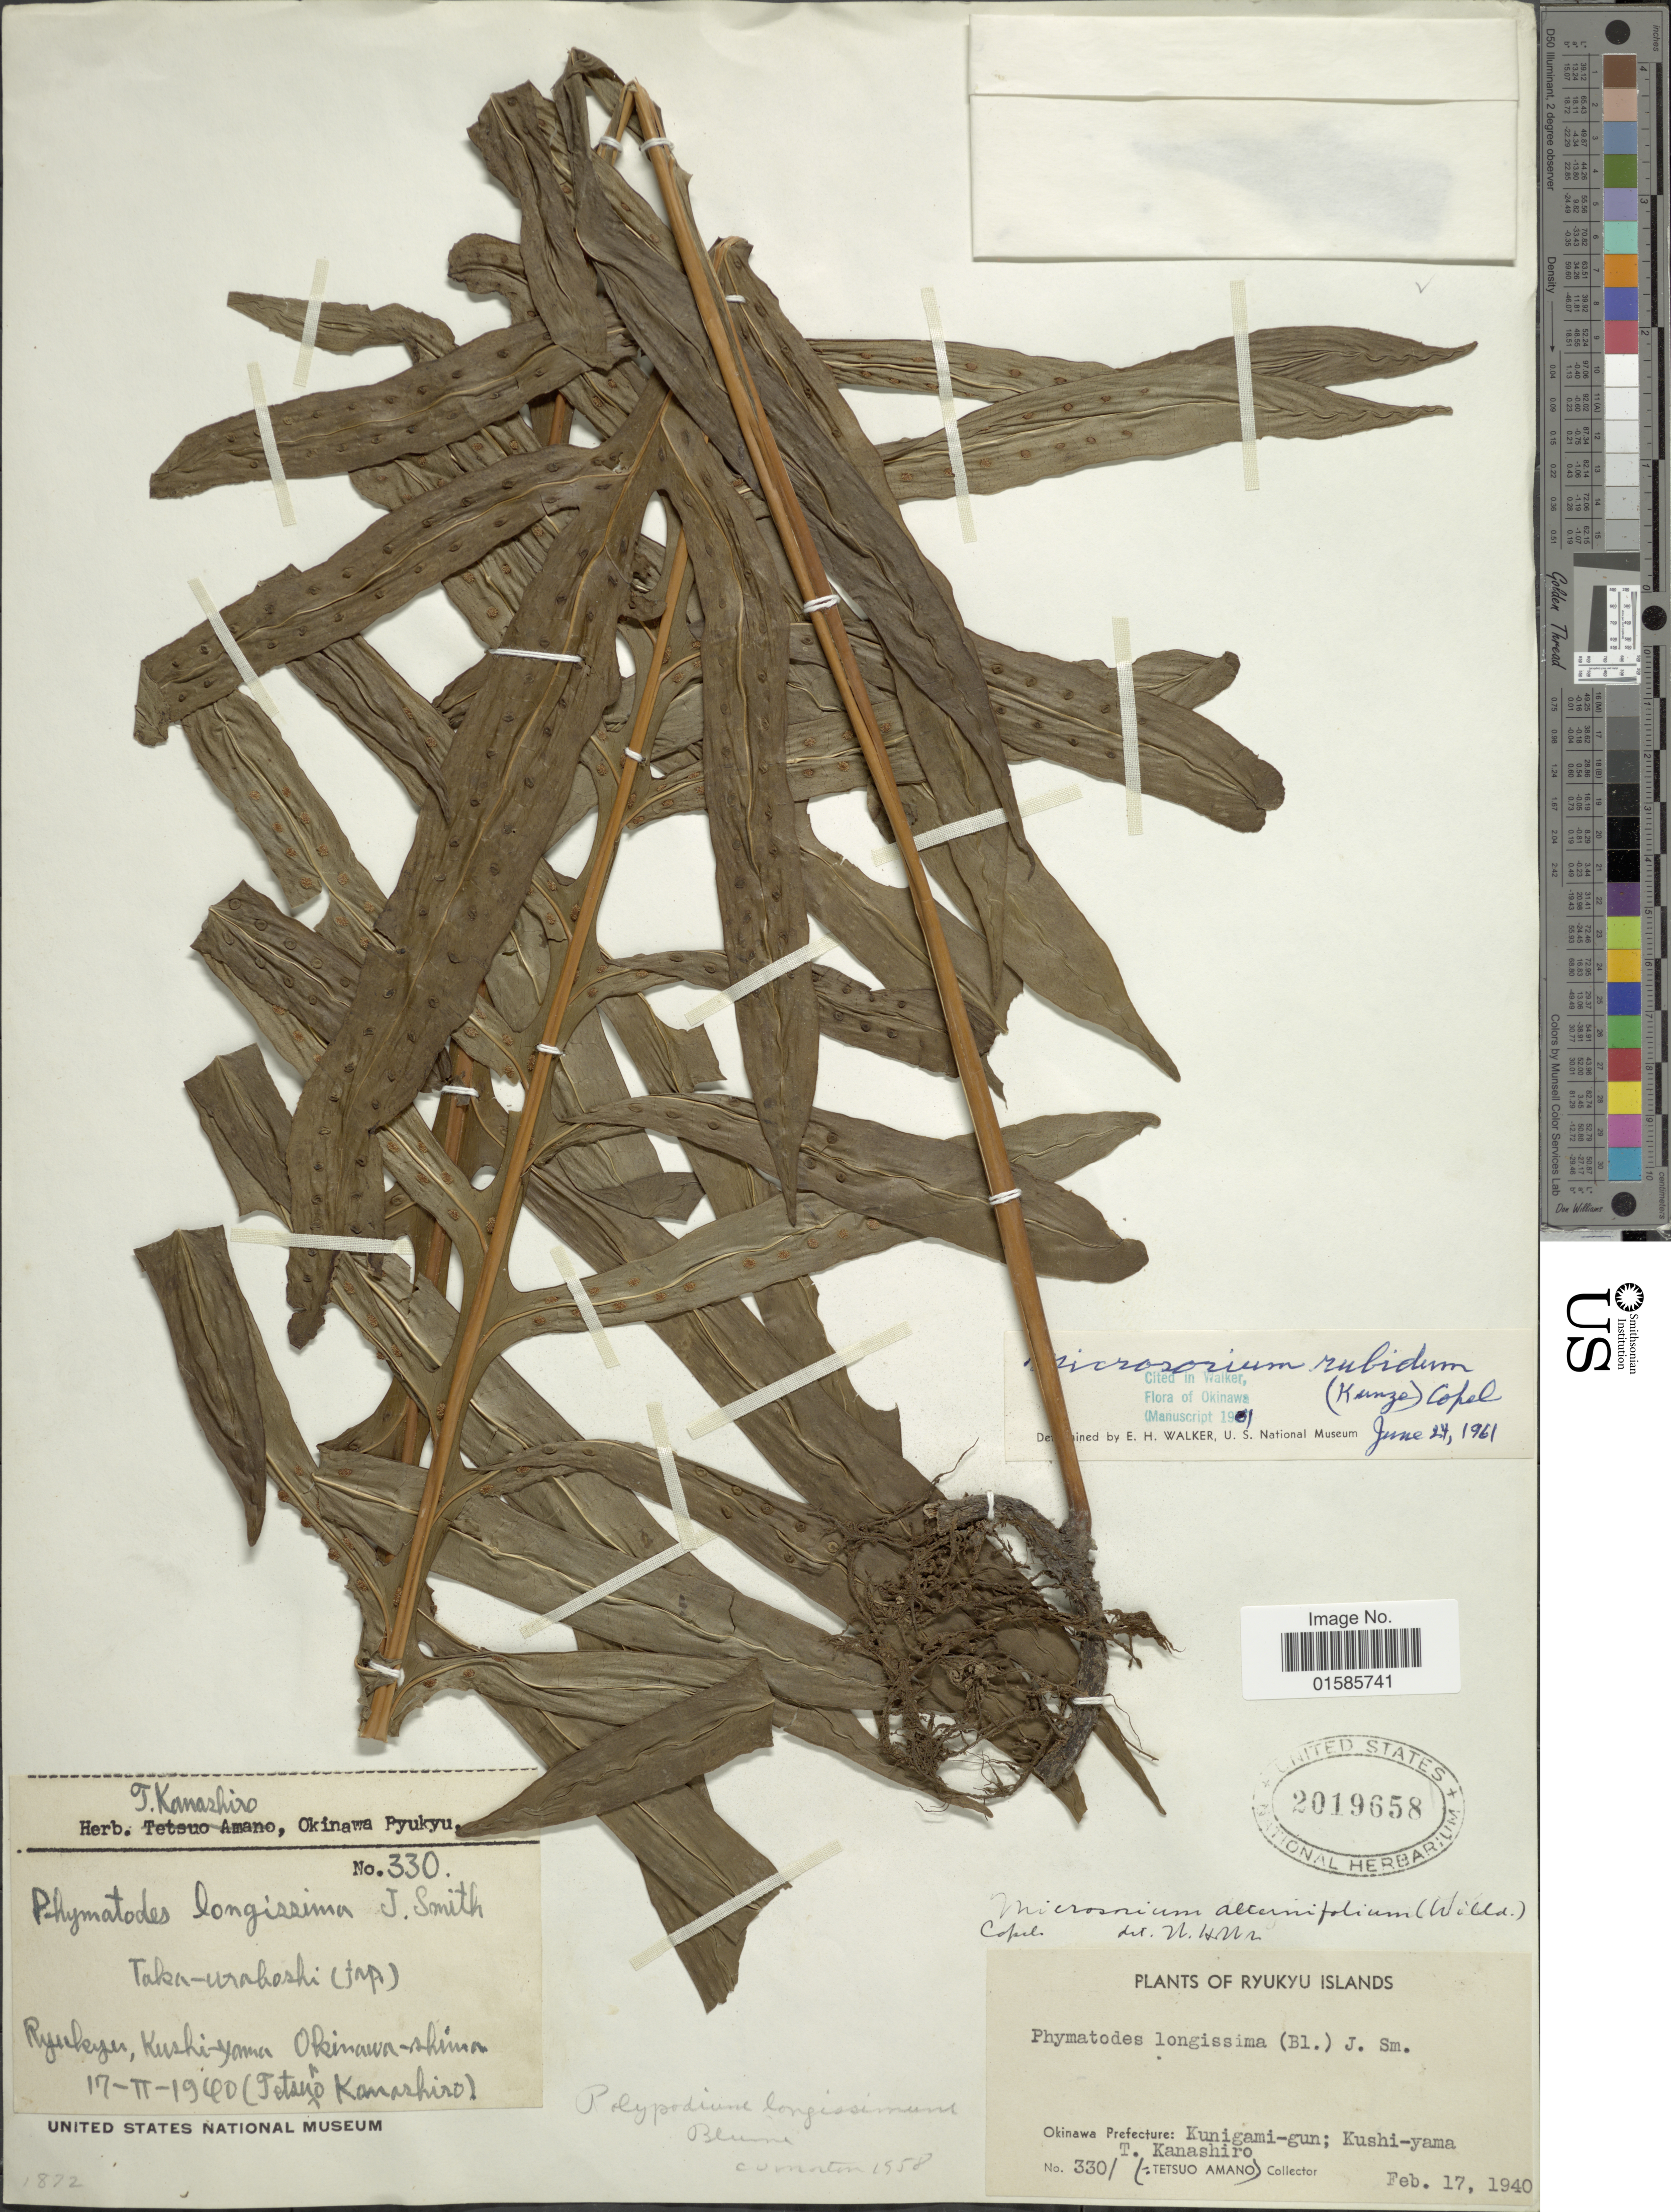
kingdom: Plantae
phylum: Tracheophyta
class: Polypodiopsida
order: Polypodiales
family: Polypodiaceae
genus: Microsorum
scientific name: Microsorum longissimum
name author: Fée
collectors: T. Kanashiro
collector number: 3301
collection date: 1940-02-17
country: Japan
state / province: Okinawa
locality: Ryukyu Islands, Okinawa Prefecture: Kunigami-gun; Kushi-yama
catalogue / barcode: US 2019658